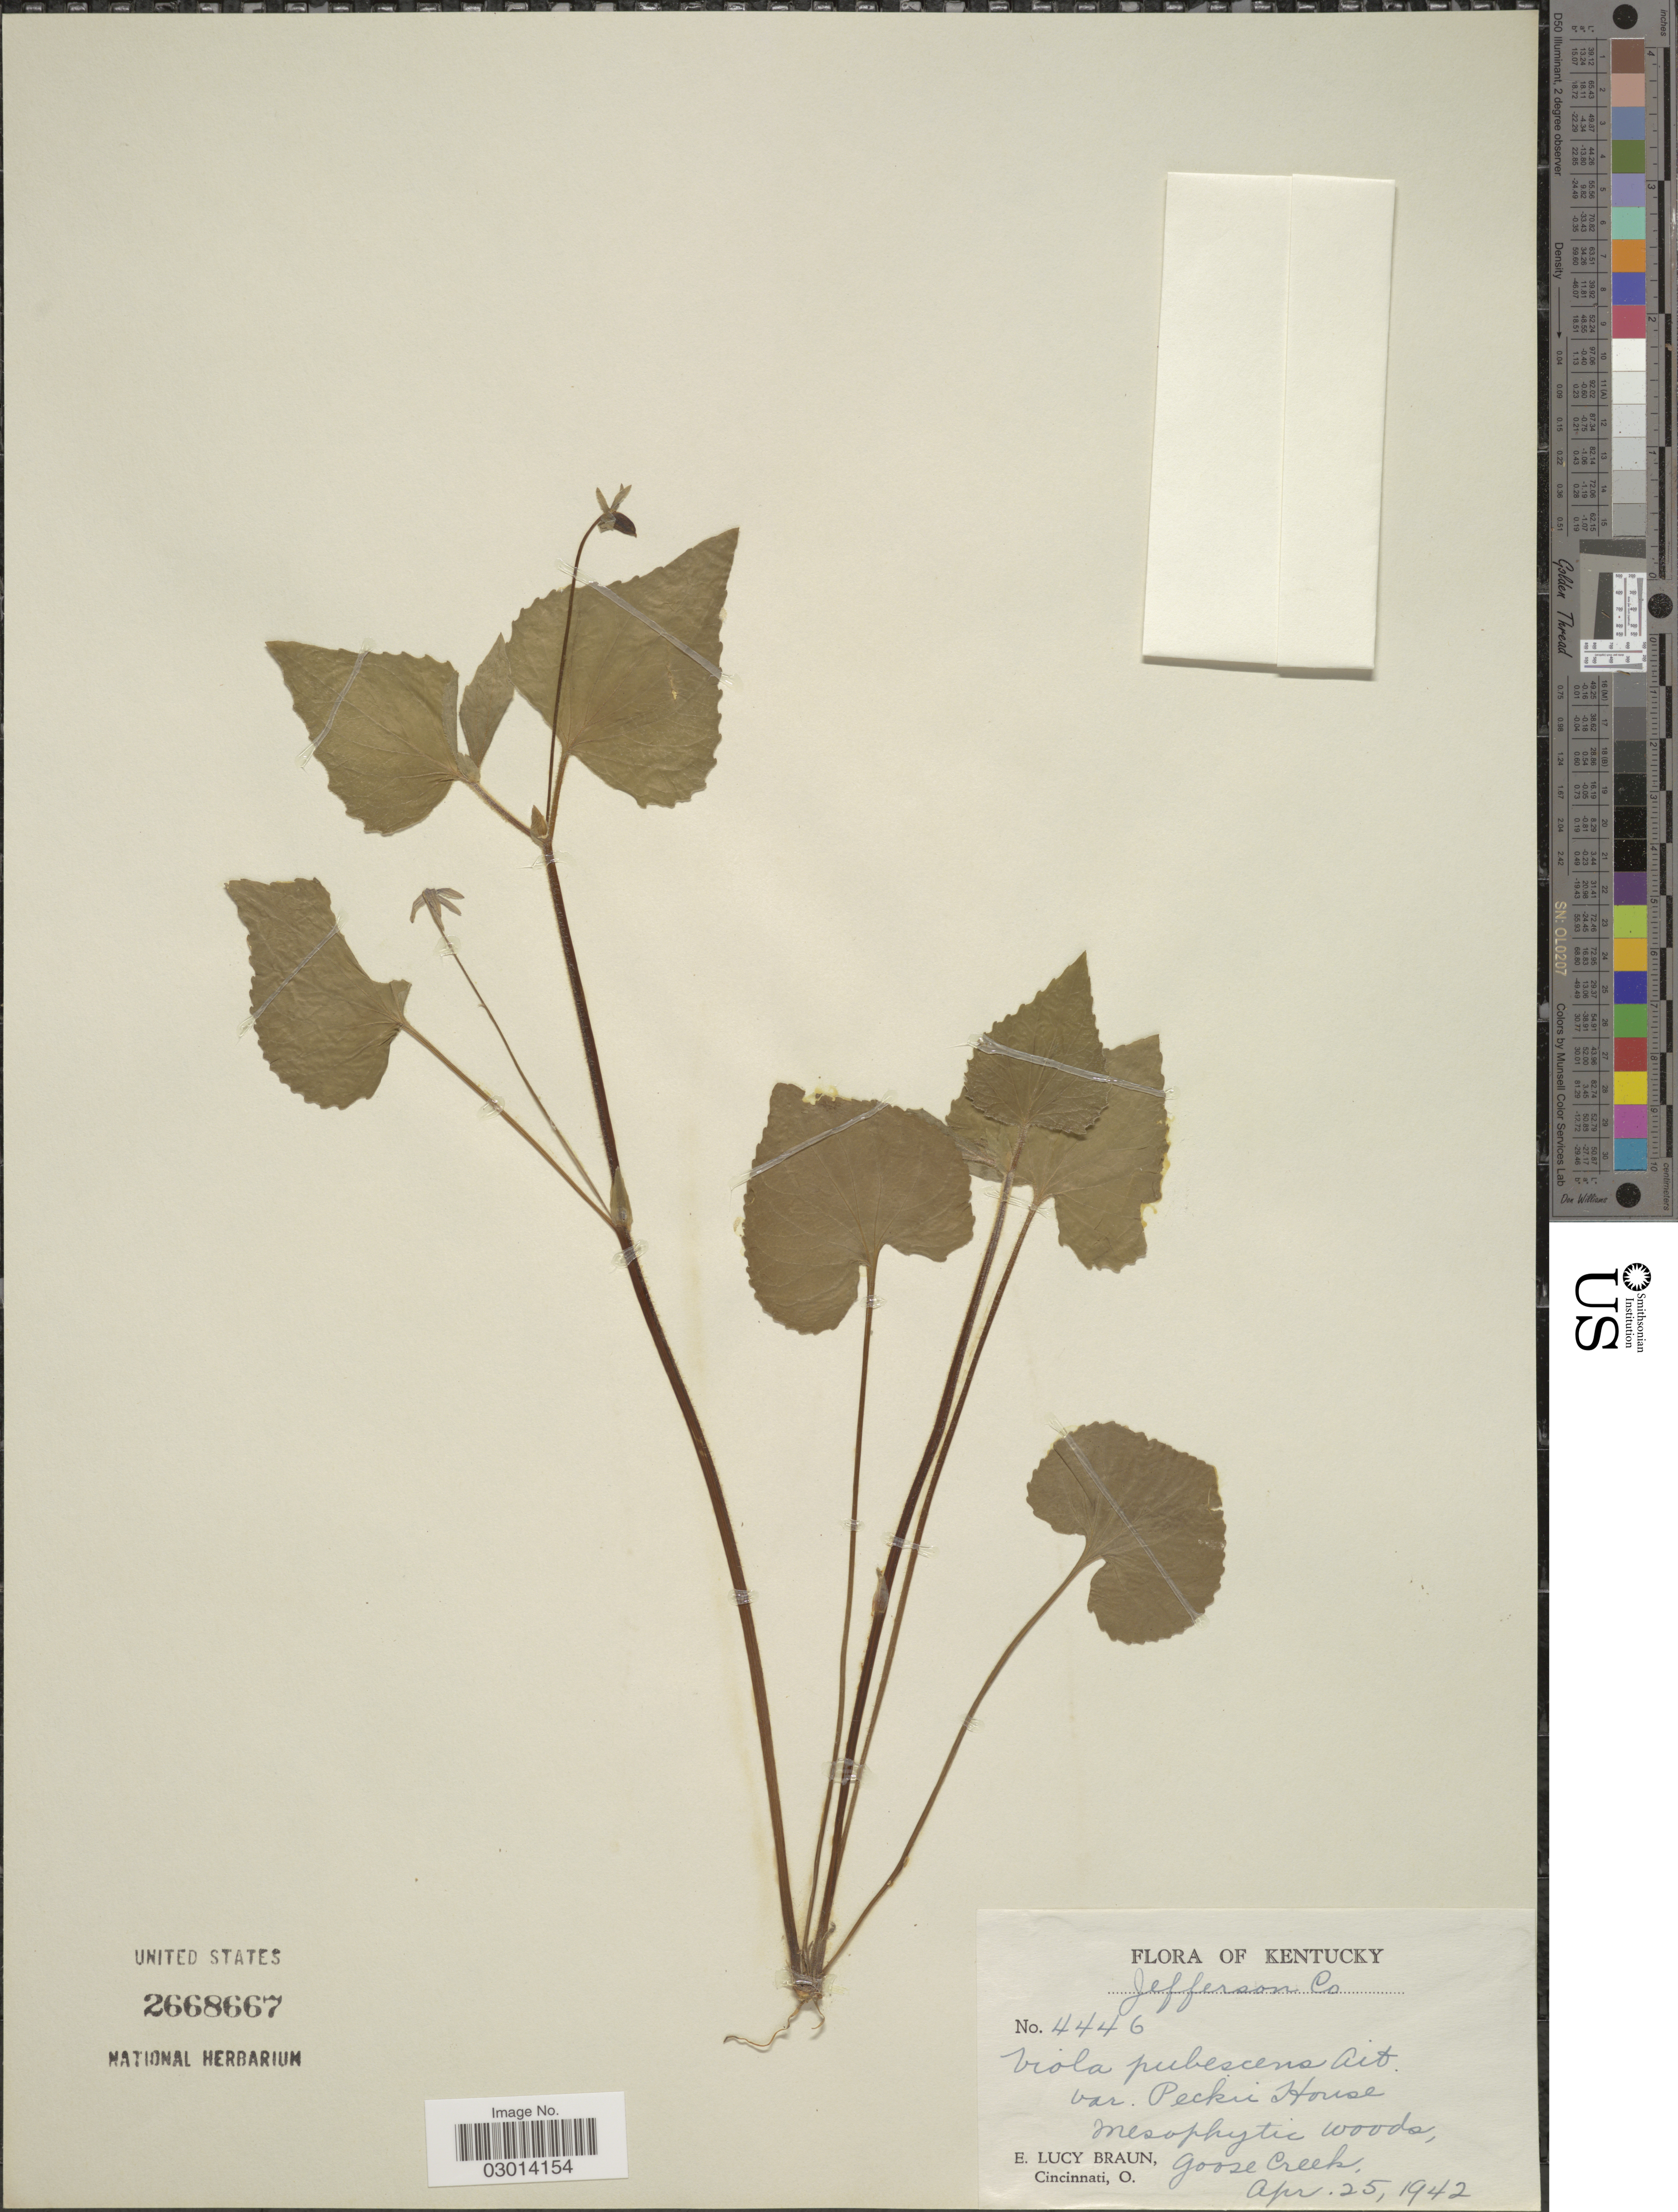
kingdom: Plantae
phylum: Tracheophyta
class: Magnoliopsida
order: Malpighiales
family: Violaceae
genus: Viola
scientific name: Viola pubescens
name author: Aiton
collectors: E. L. Braun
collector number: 4446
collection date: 1942-04-25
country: United States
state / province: Kentucky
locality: Jefferson Co. Mesophytic woods, Goose Creek.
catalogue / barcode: US 2668667